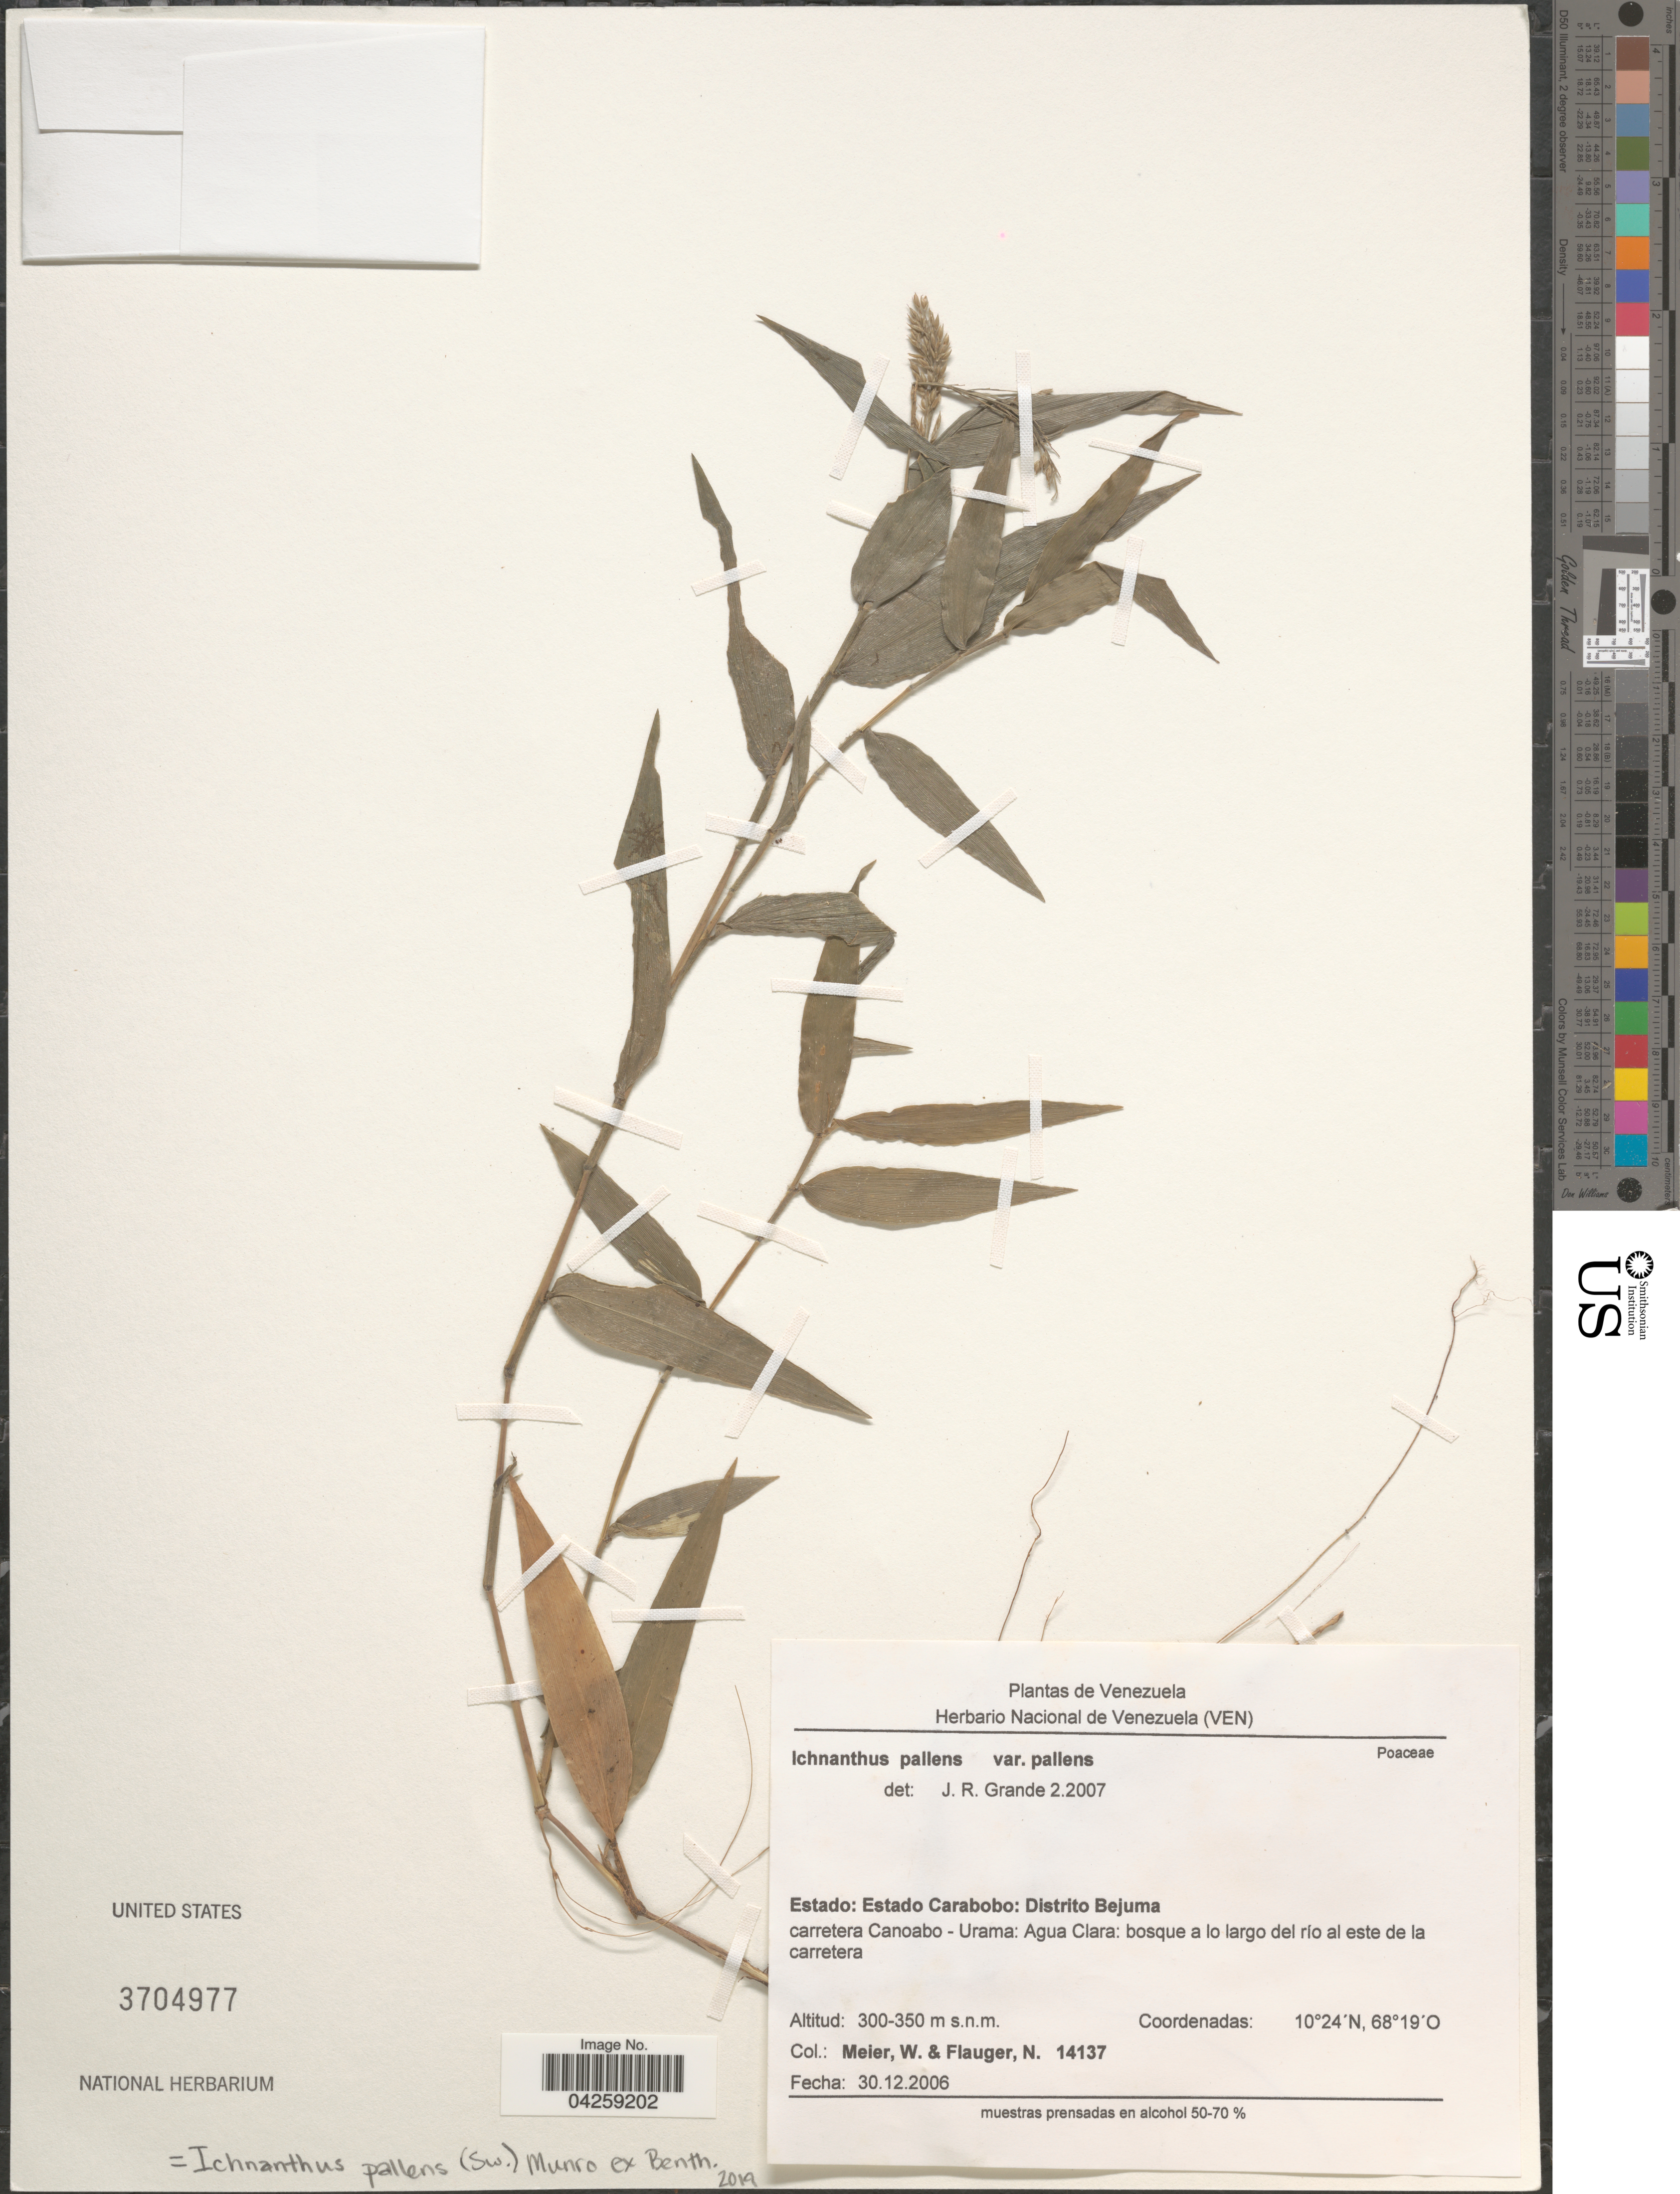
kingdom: Plantae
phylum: Tracheophyta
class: Liliopsida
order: Poales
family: Poaceae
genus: Ichnanthus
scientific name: Ichnanthus pallens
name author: (Sw.) Munro ex Benth.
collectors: W. Meier & N. Flauger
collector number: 14137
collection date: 2006-12-30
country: Venezuela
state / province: Carabobo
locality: Distrito Bejuma. Carretera Canoabo-Urama: Agua Clara: bosque a lo largo del río al este de la carretera.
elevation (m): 300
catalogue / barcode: US 3704977